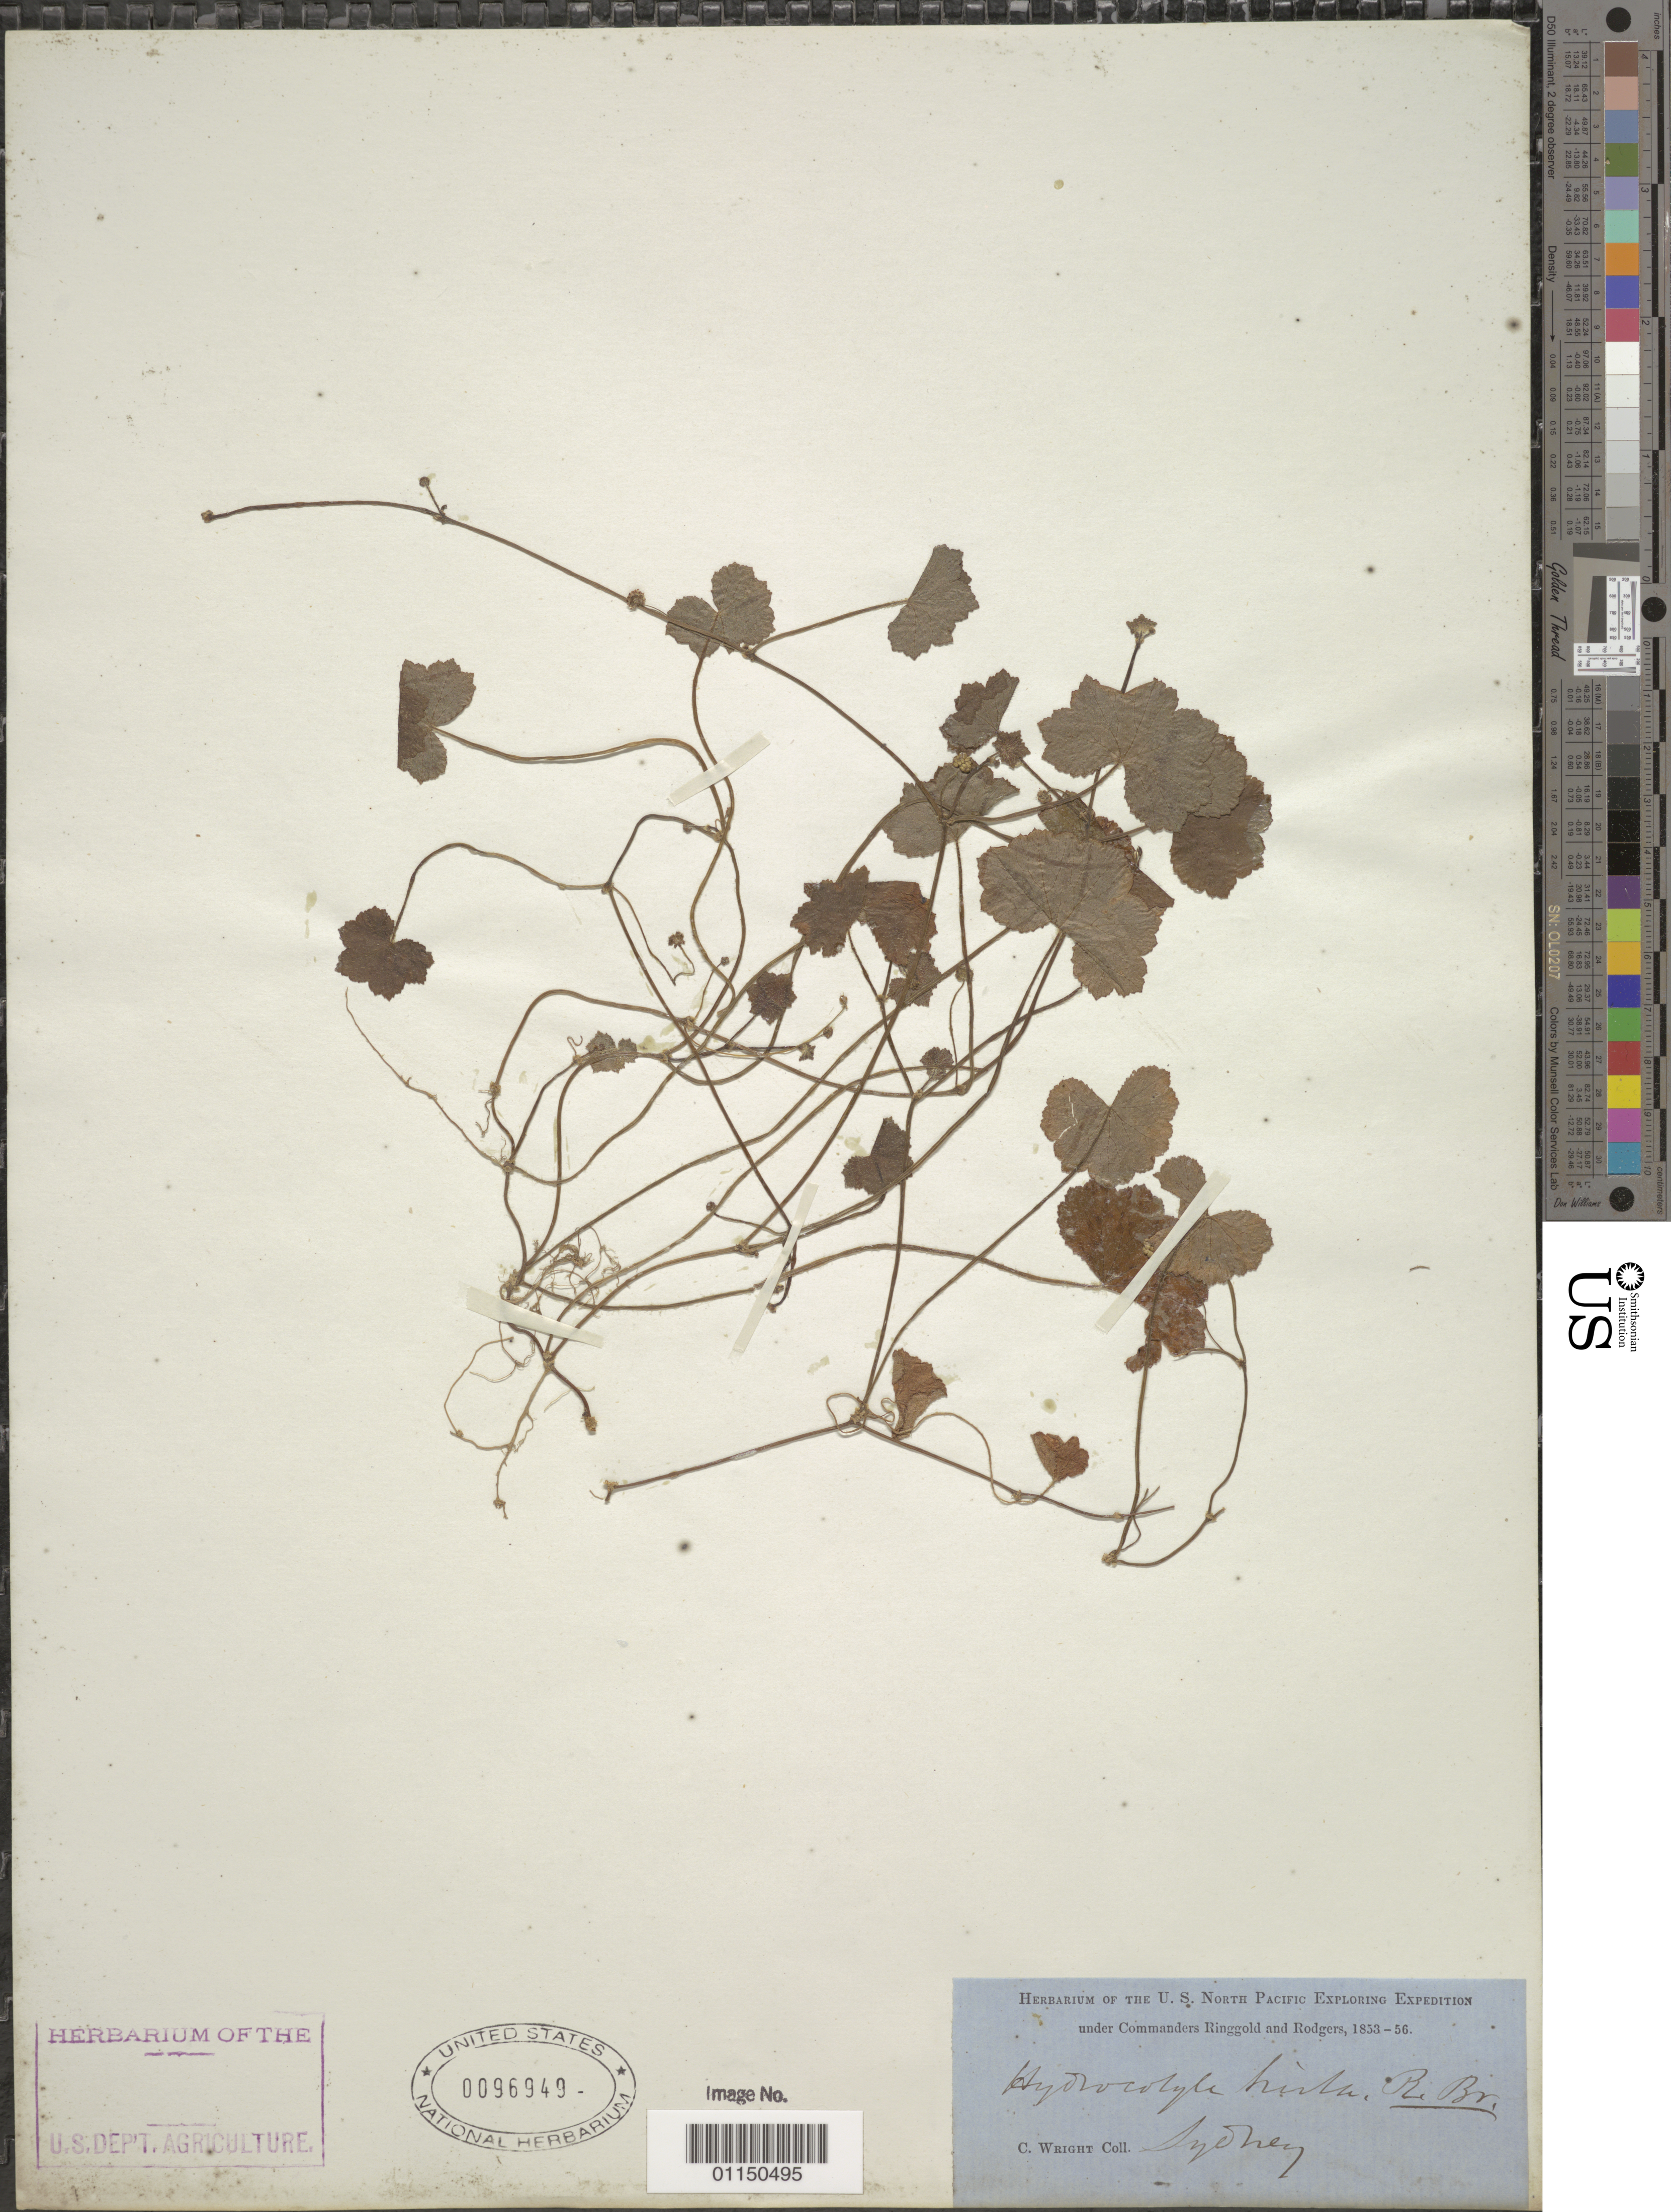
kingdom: Plantae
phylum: Tracheophyta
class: Magnoliopsida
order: Apiales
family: Araliaceae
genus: Hydrocotyle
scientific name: Hydrocotyle hirta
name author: R. Br. ex A. Rich.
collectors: C. Wright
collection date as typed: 1853 to -- -- 1856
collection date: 1853/1856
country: Australia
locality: Sydney.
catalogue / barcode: US 96949